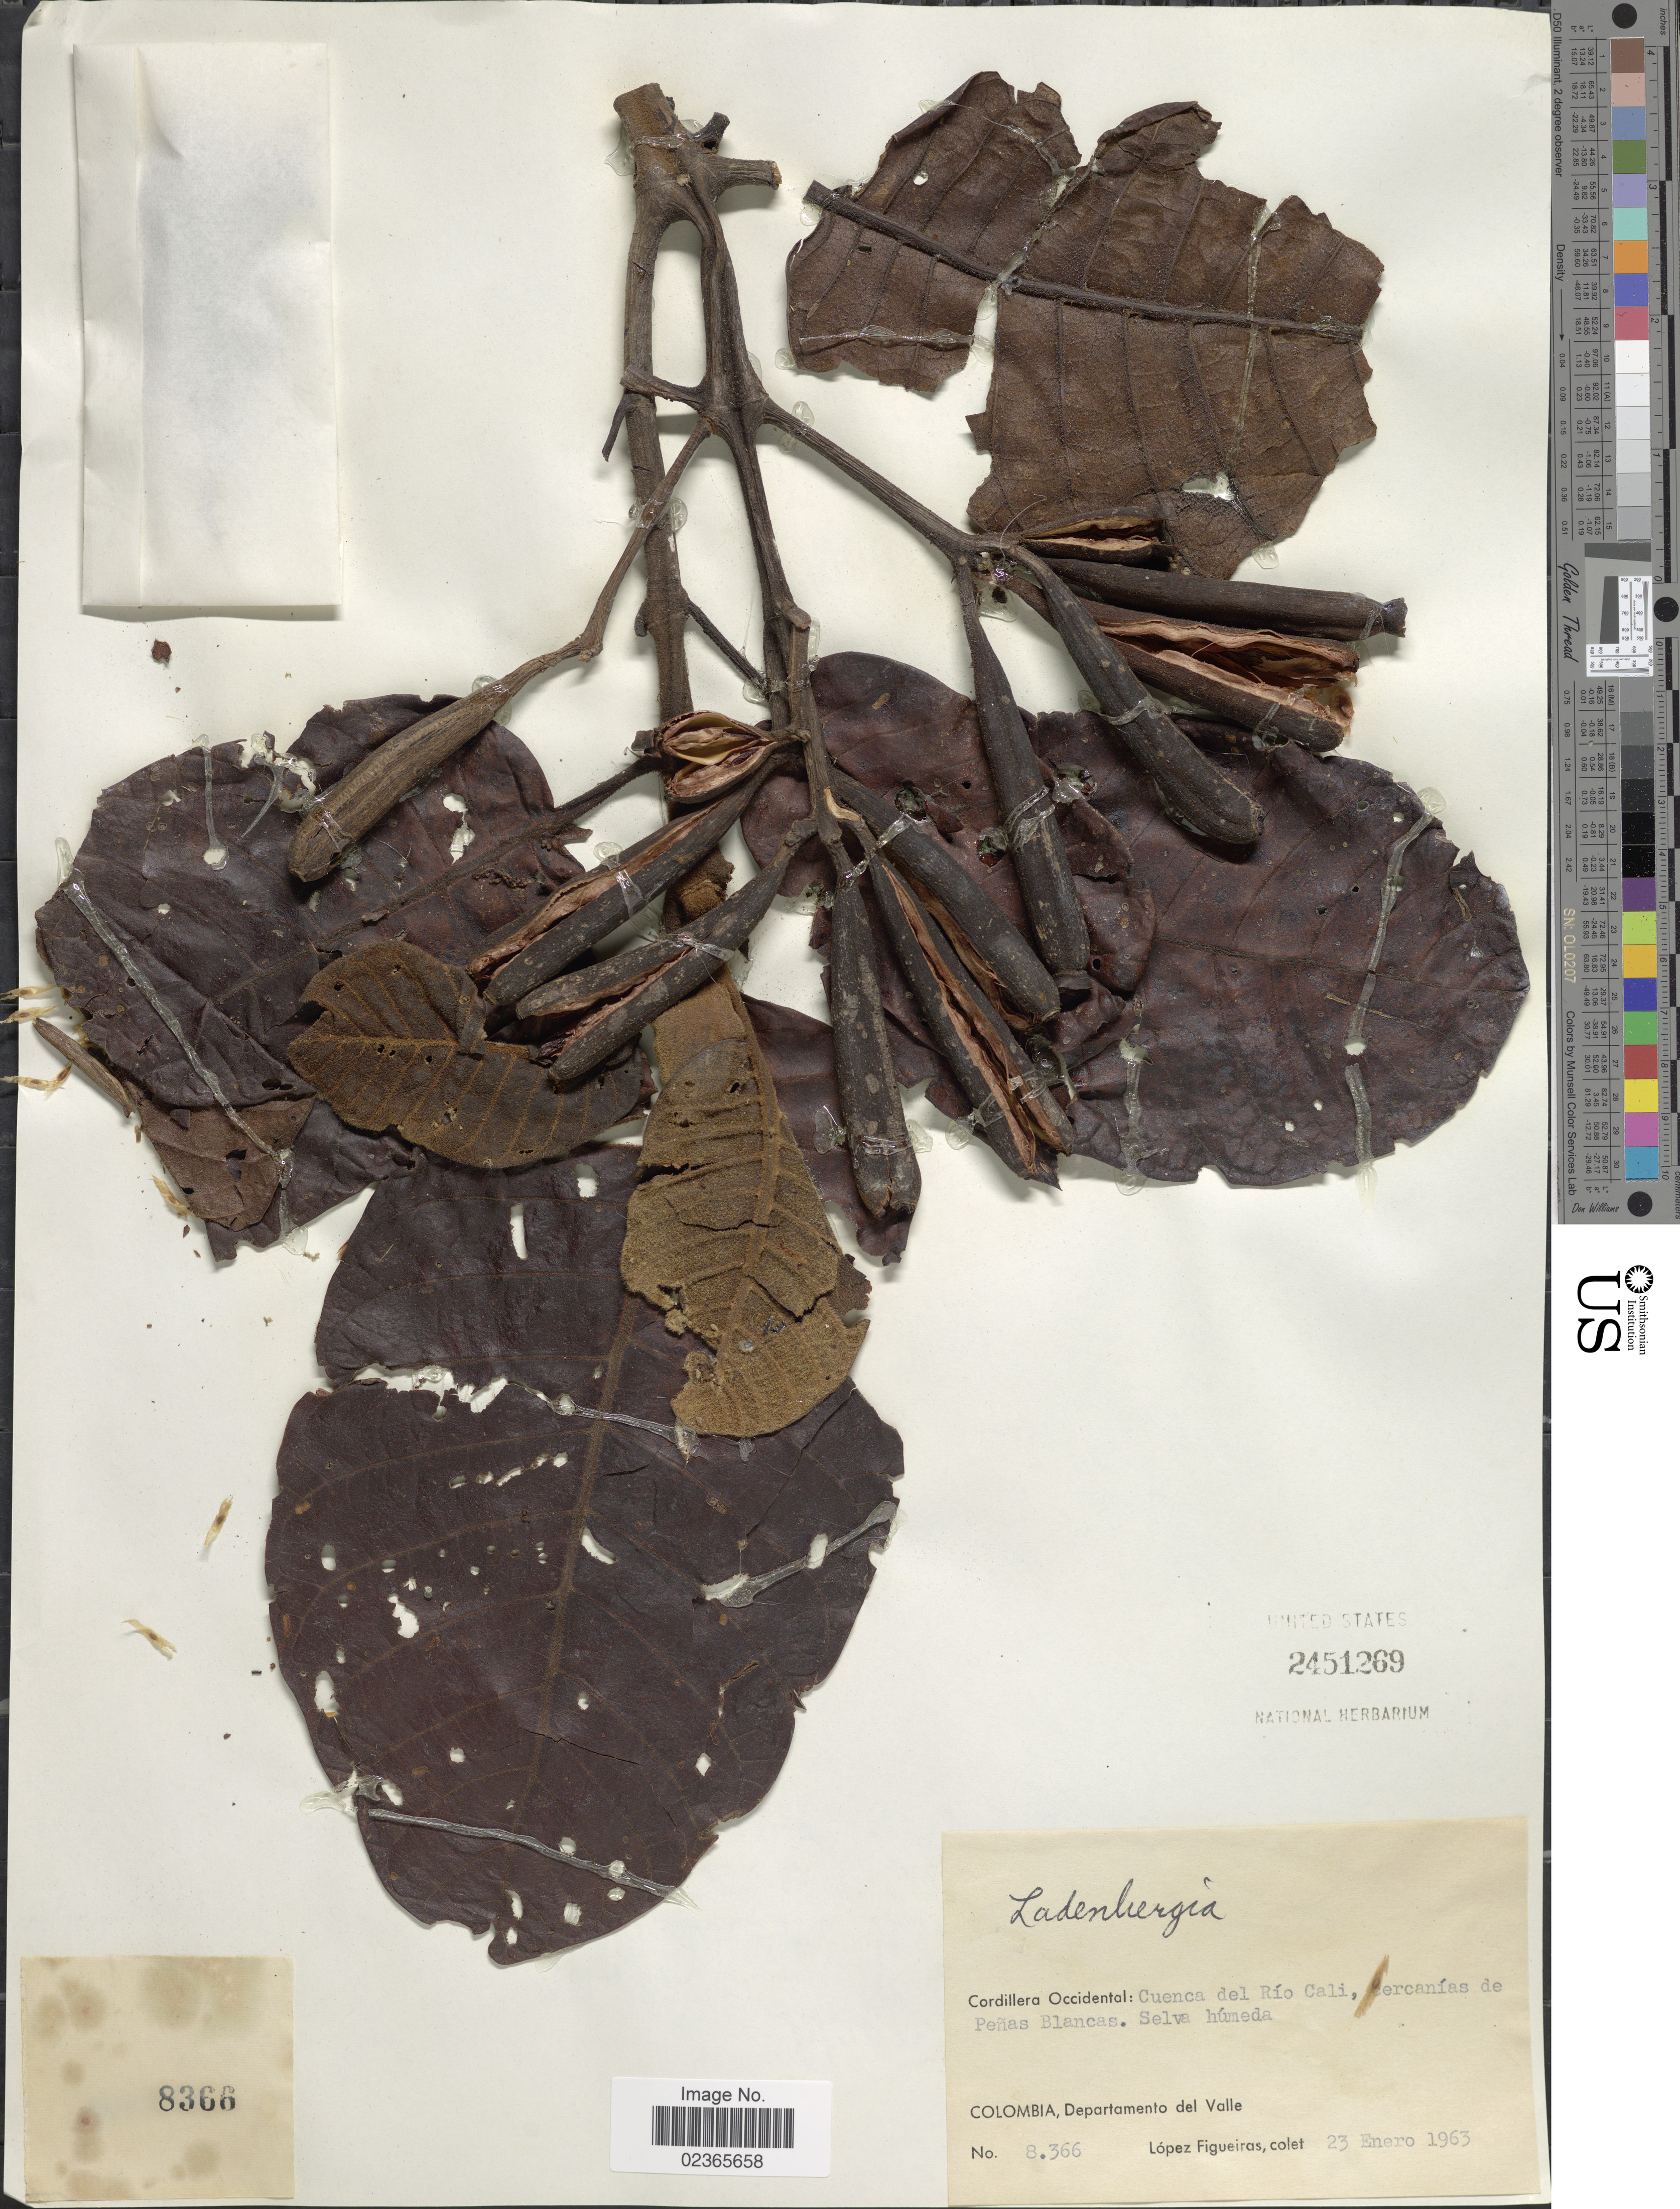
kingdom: Plantae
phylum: Tracheophyta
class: Magnoliopsida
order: Gentianales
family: Rubiaceae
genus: Ladenbergia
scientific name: Ladenbergia sp.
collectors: M. López Figueiras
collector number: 8366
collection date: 1963-01-23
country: Colombia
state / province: Valle del Cauca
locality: Cordillera Occidental: Cuenca del Rio Cali, cercanias de Penas Blancas. Selva humeda, Departamento del Valle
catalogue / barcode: US 2451269